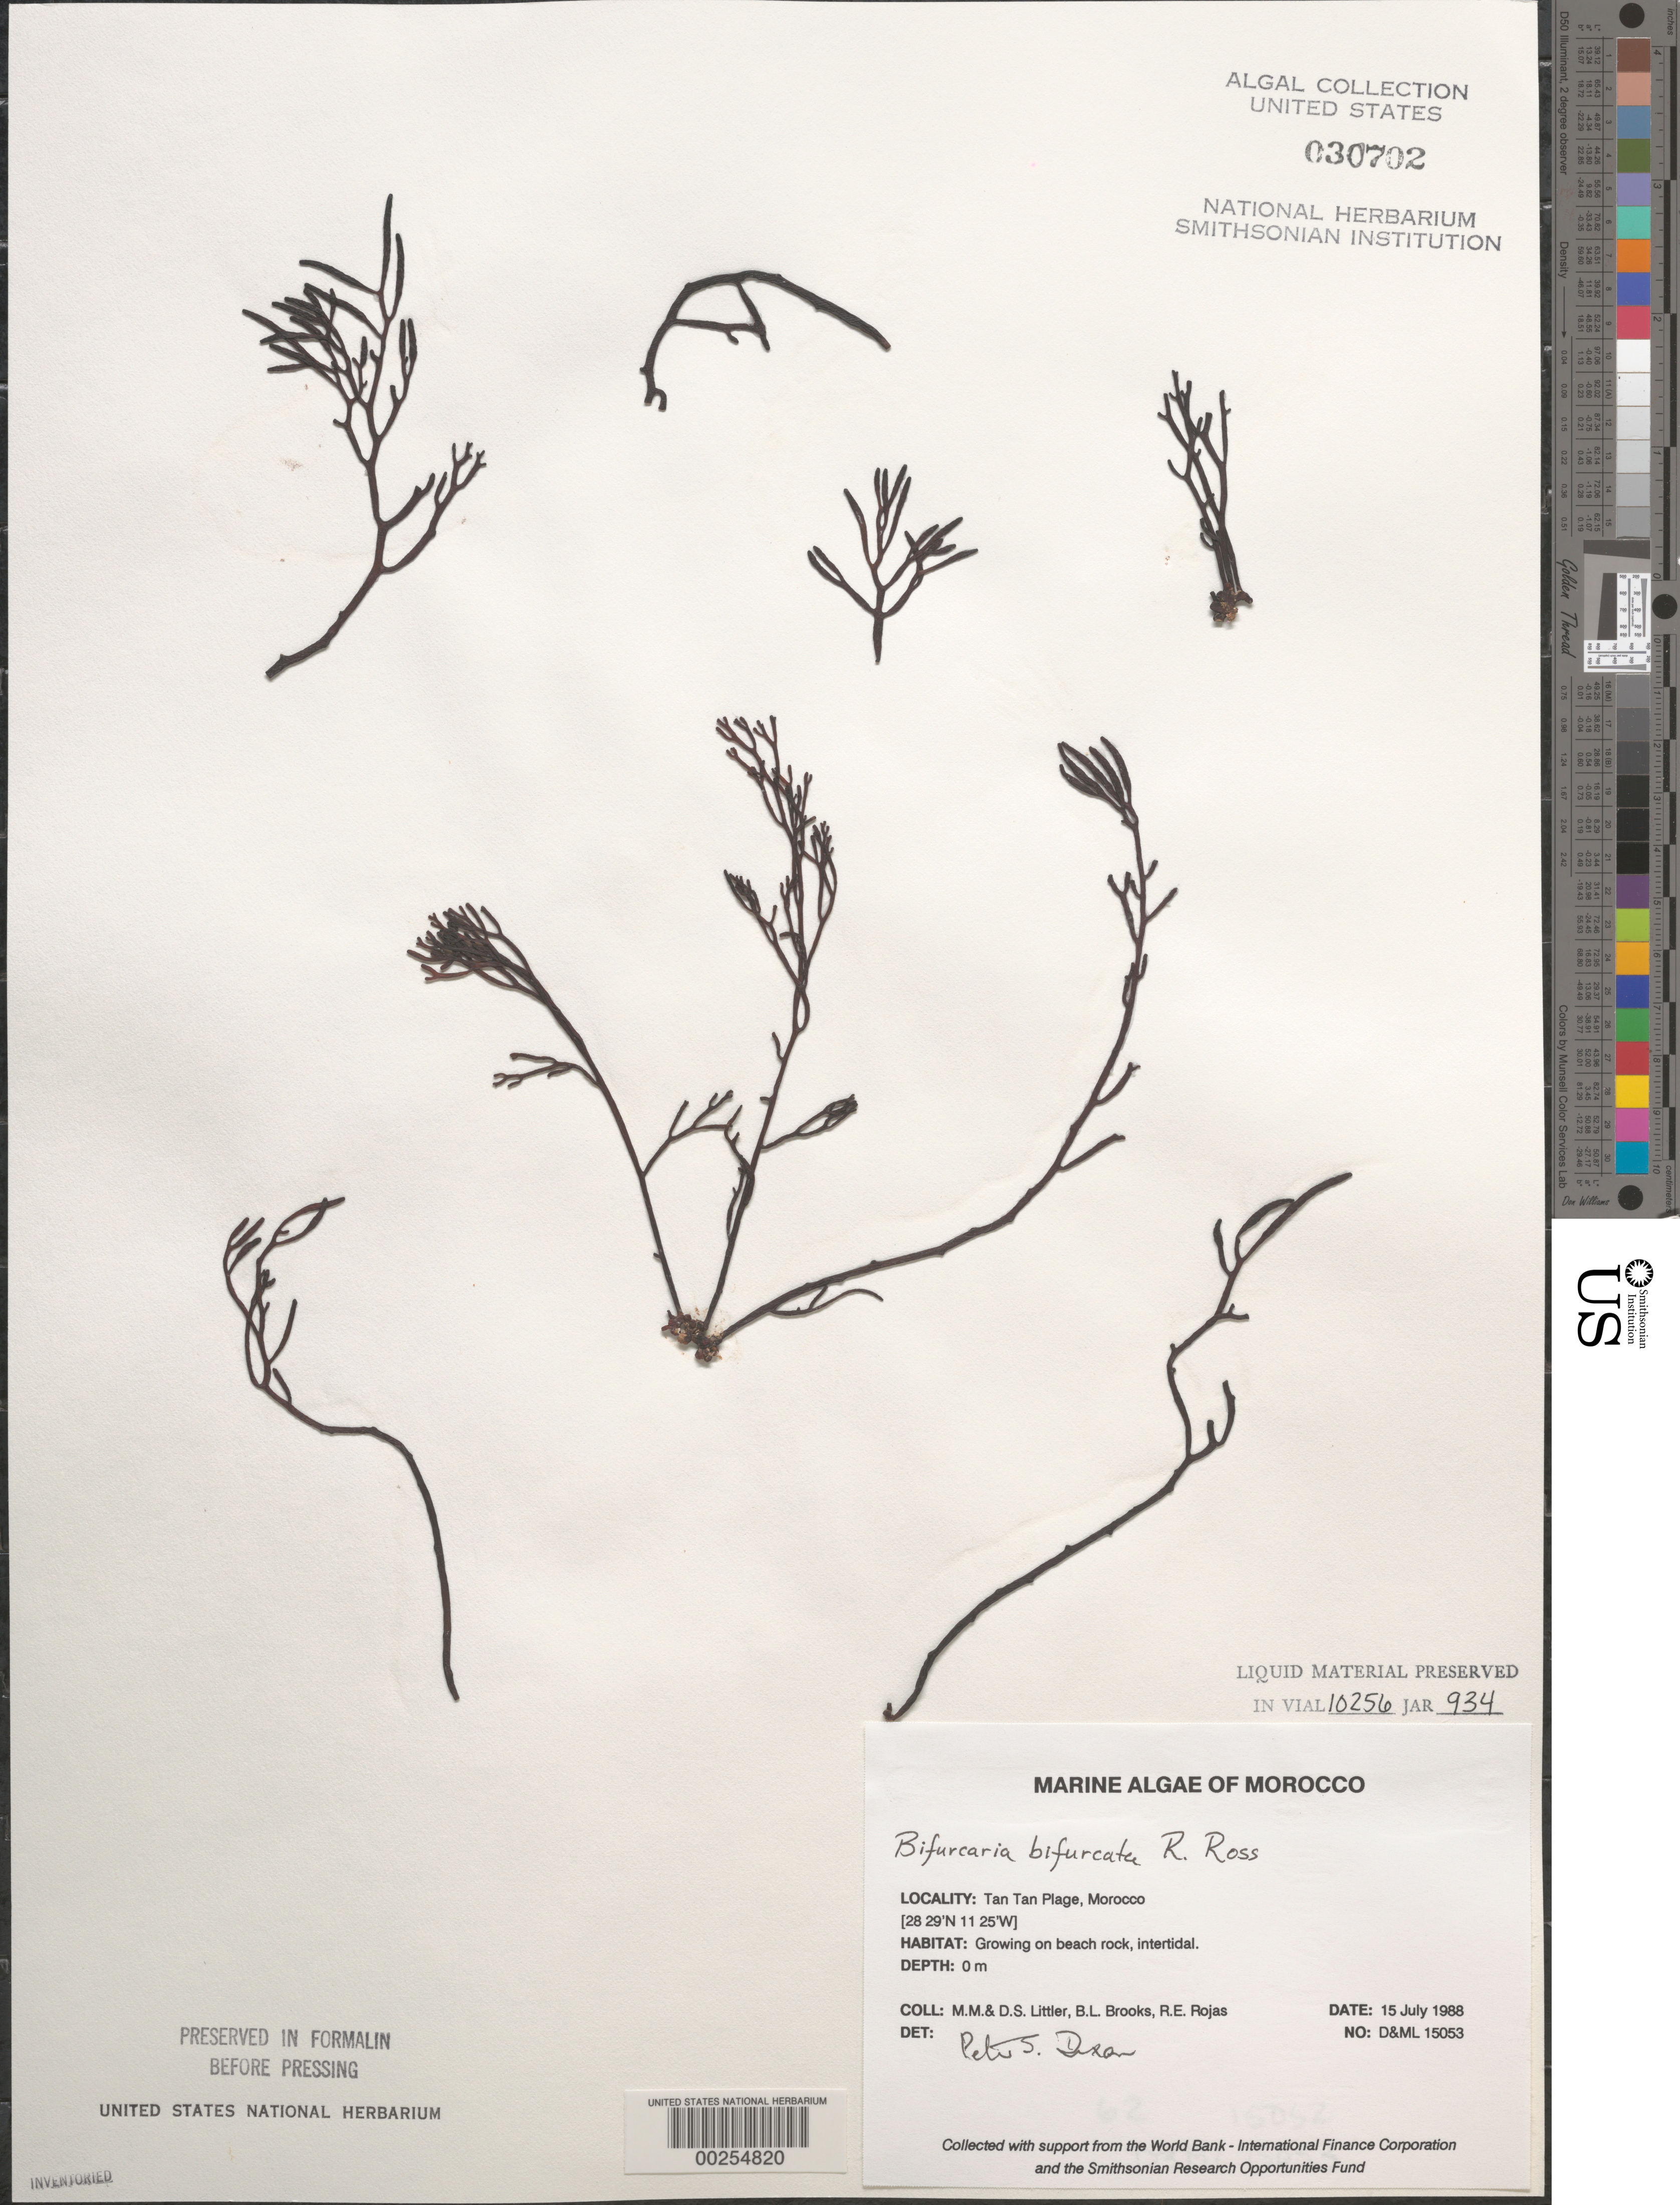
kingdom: Chromista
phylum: Ochrophyta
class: Phaeophyceae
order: Fucales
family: Sargassaceae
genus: Bifurcaria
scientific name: Bifurcaria bifurcata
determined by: Dixon, P. S.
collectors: M. M. Littler, D. S. Littler, B. Brooks & R. Rojas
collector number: D&ML 15053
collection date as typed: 15 Jul 1988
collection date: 1988-07-15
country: Morocco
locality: Tan Tan Plage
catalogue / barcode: US 30702